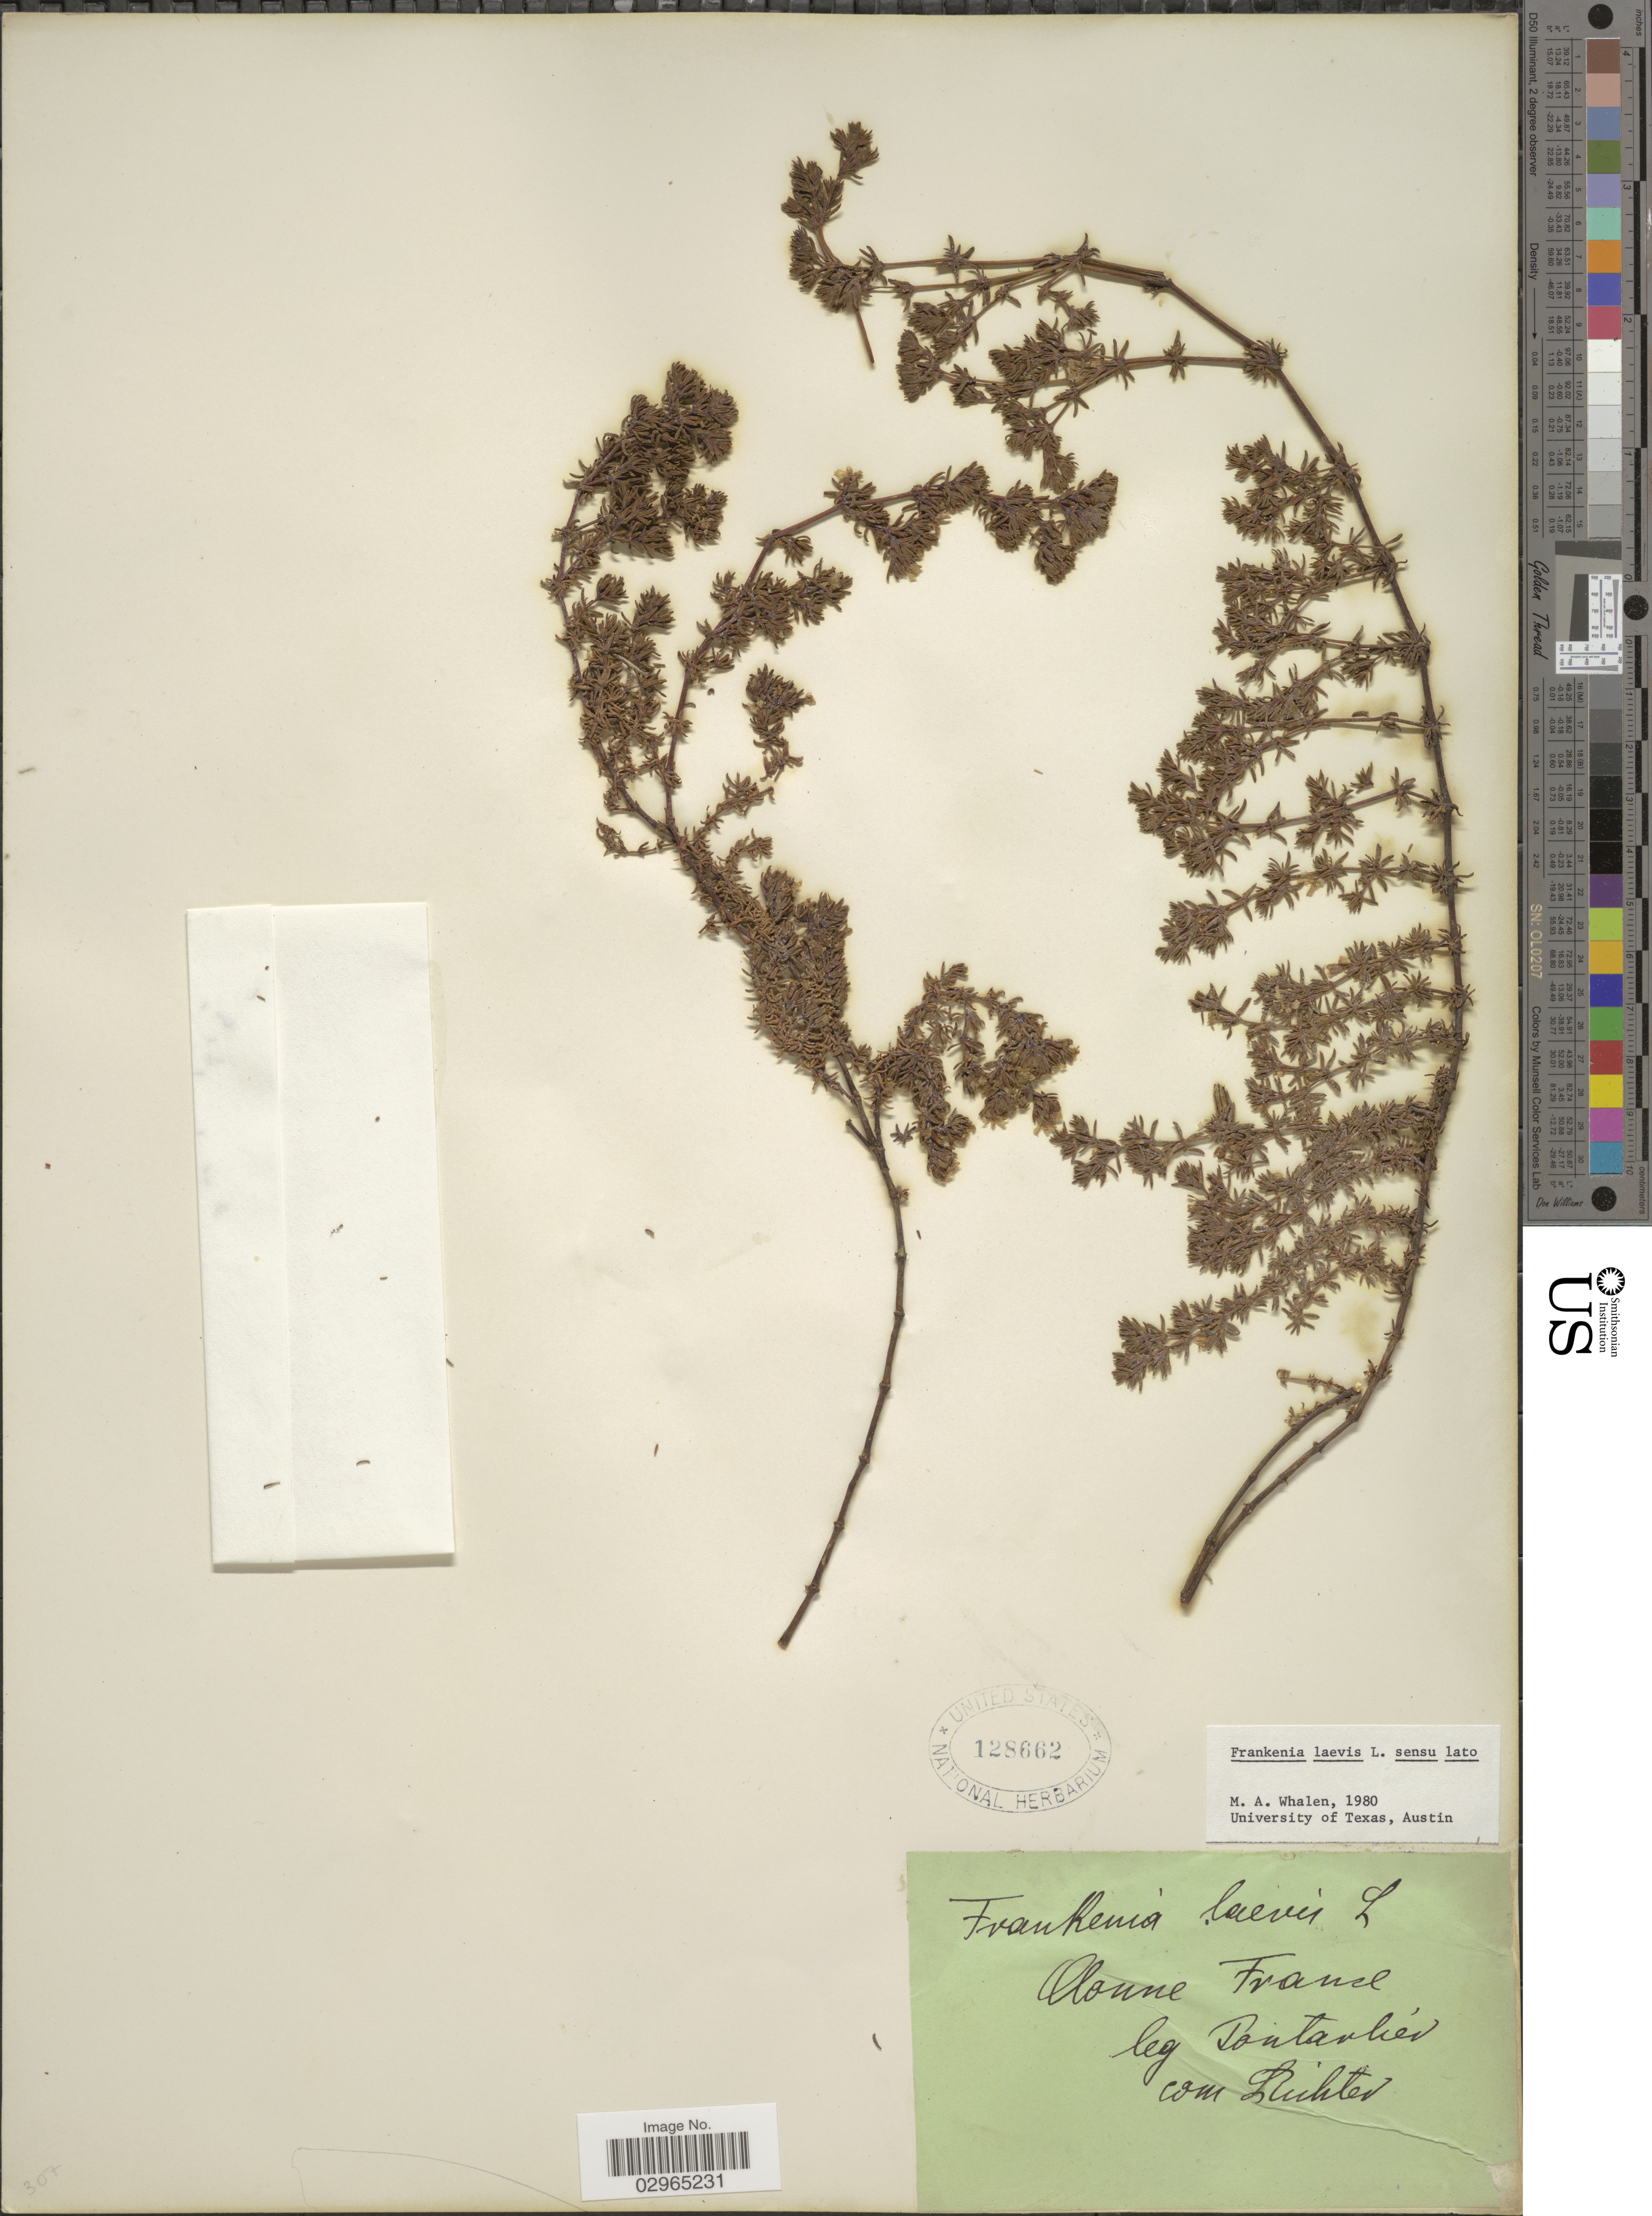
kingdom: Plantae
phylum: Tracheophyta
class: Magnoliopsida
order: Caryophyllales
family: Frankeniaceae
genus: Frankenia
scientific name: Frankenia laevis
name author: L.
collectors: Pontarlier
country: France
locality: Alonne France.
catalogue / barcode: US 128662